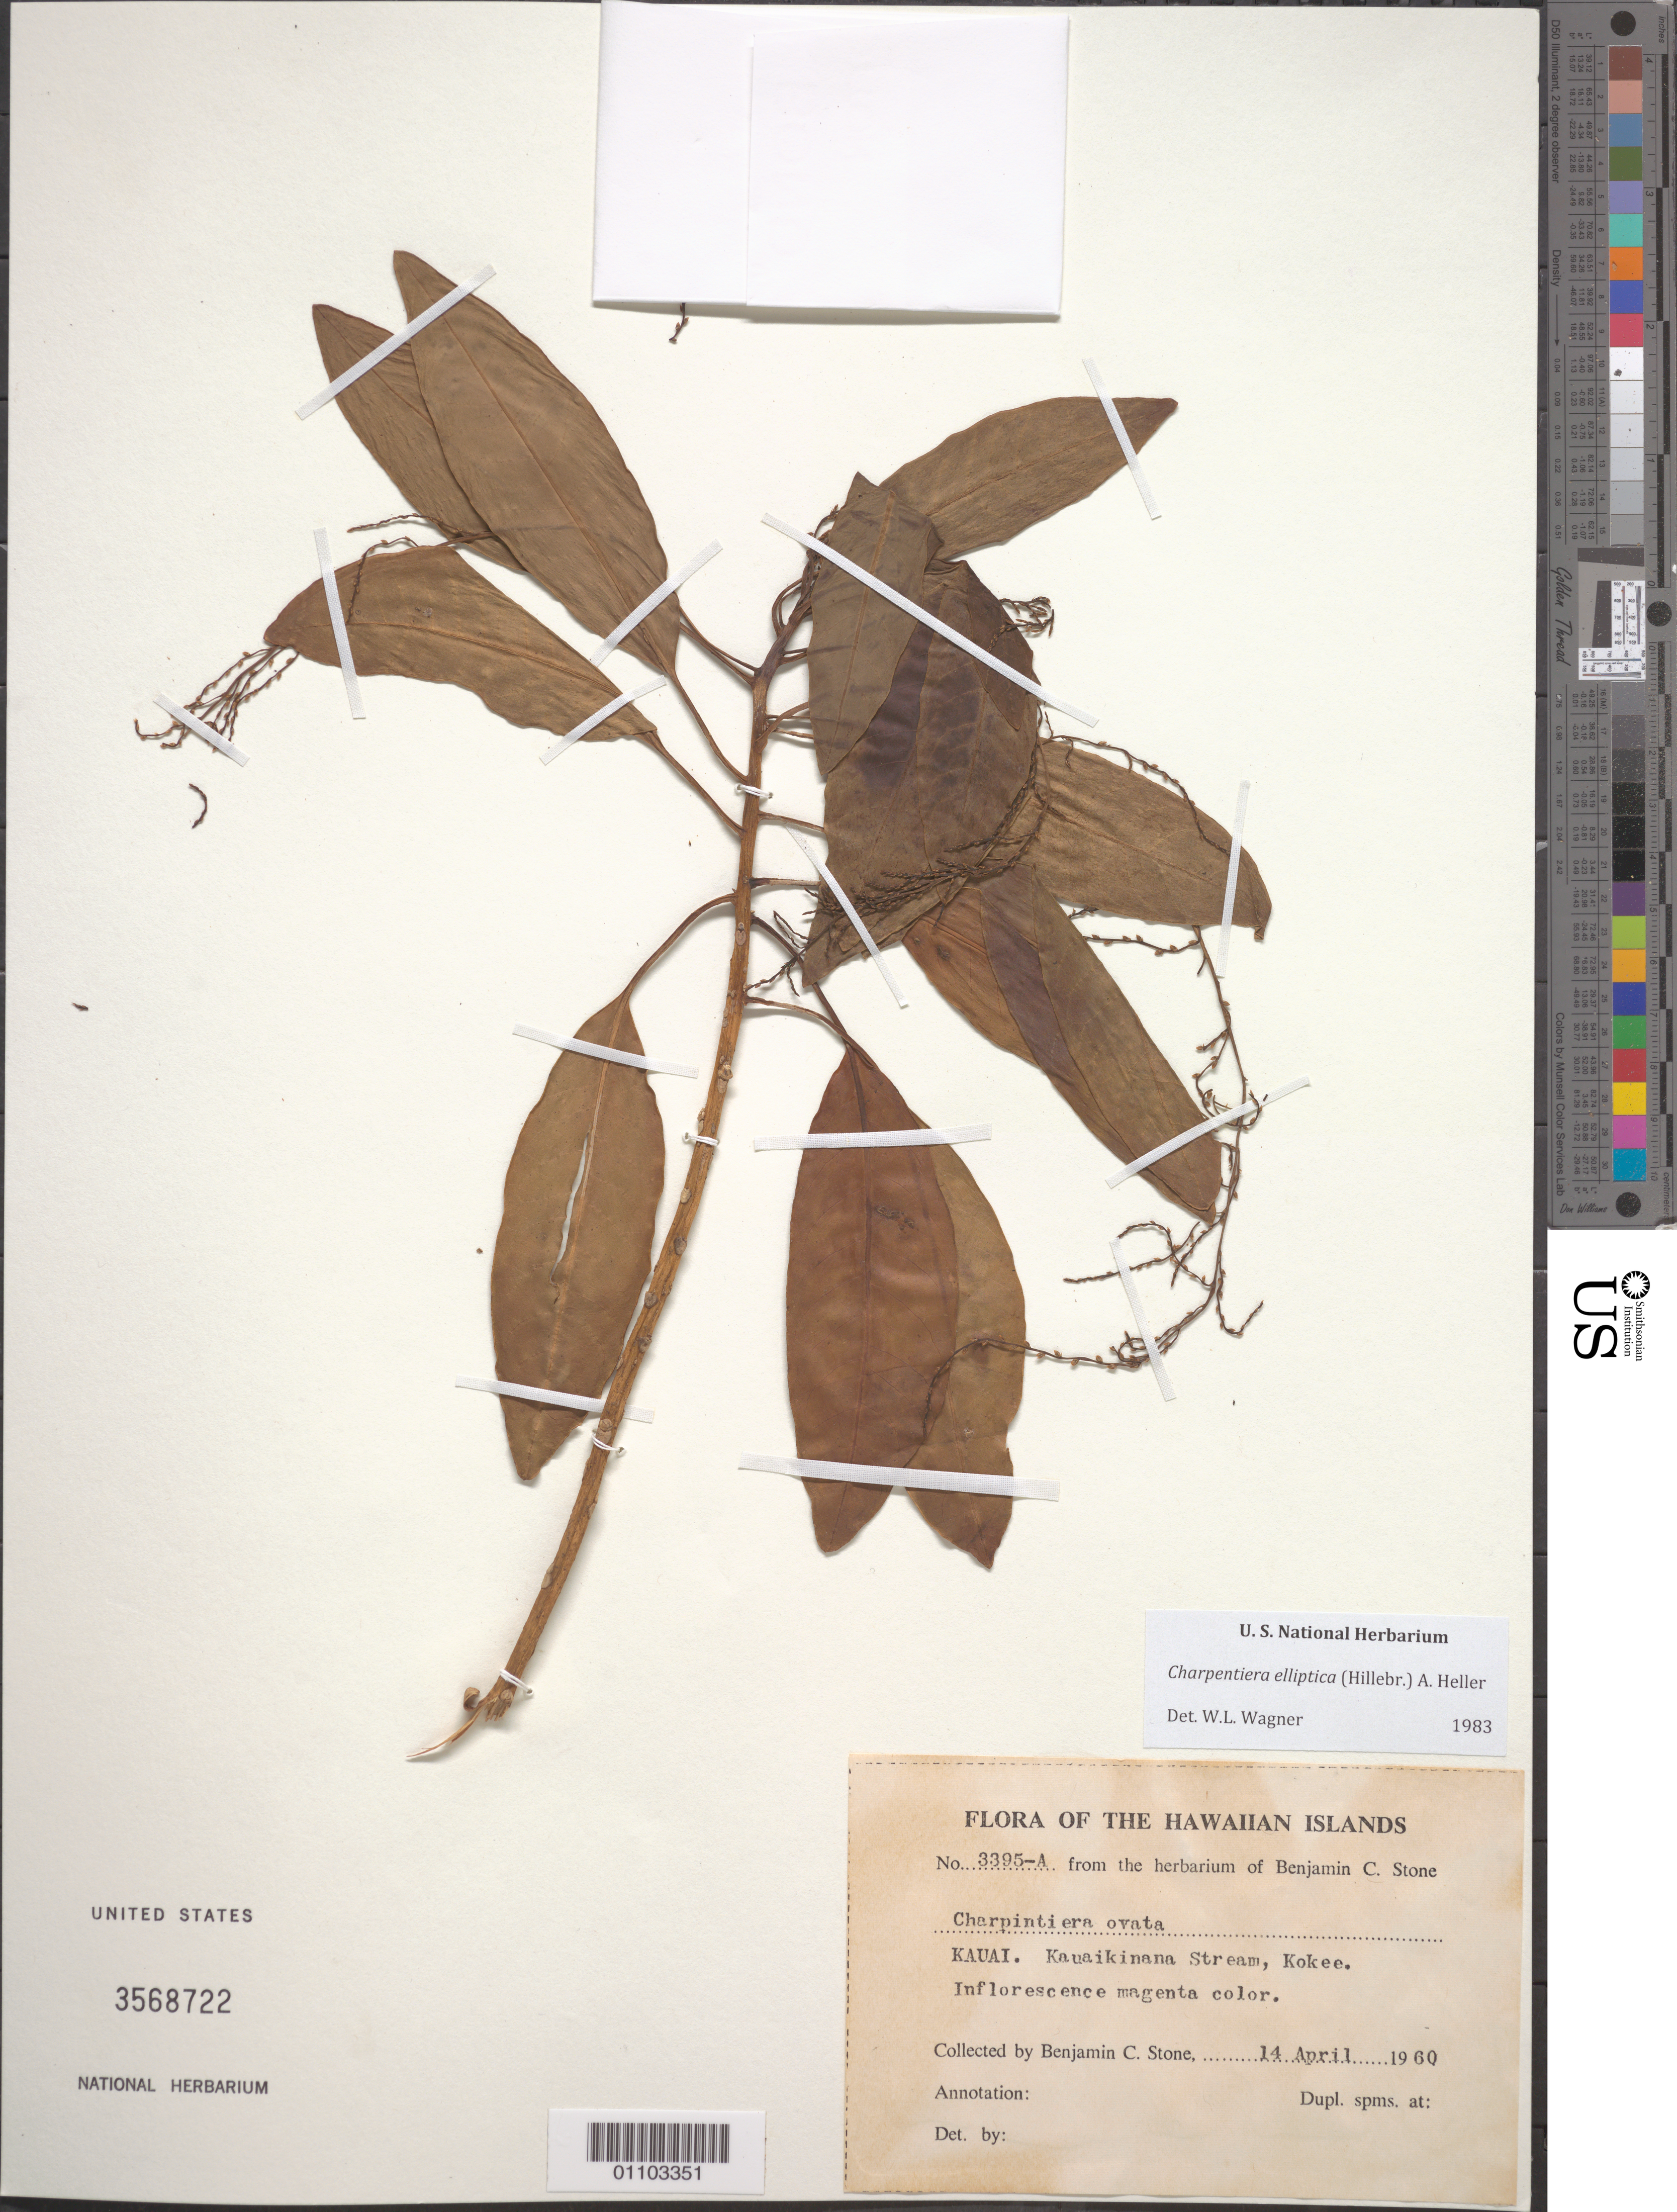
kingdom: Plantae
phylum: Tracheophyta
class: Magnoliopsida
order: Caryophyllales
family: Amaranthaceae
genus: Charpentiera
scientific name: Charpentiera elliptica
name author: (Hillebr.) A. Heller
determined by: Wagner, W. L., (BOT), Smithsonian Institution - National Museum of Natural History (UNITED STATES)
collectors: B. C. Stone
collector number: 3395-A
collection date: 1960-04-14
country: United States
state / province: Hawaii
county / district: Kauai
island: Kaua'i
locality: Kokee, Kauaikinana stream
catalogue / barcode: US 3568722